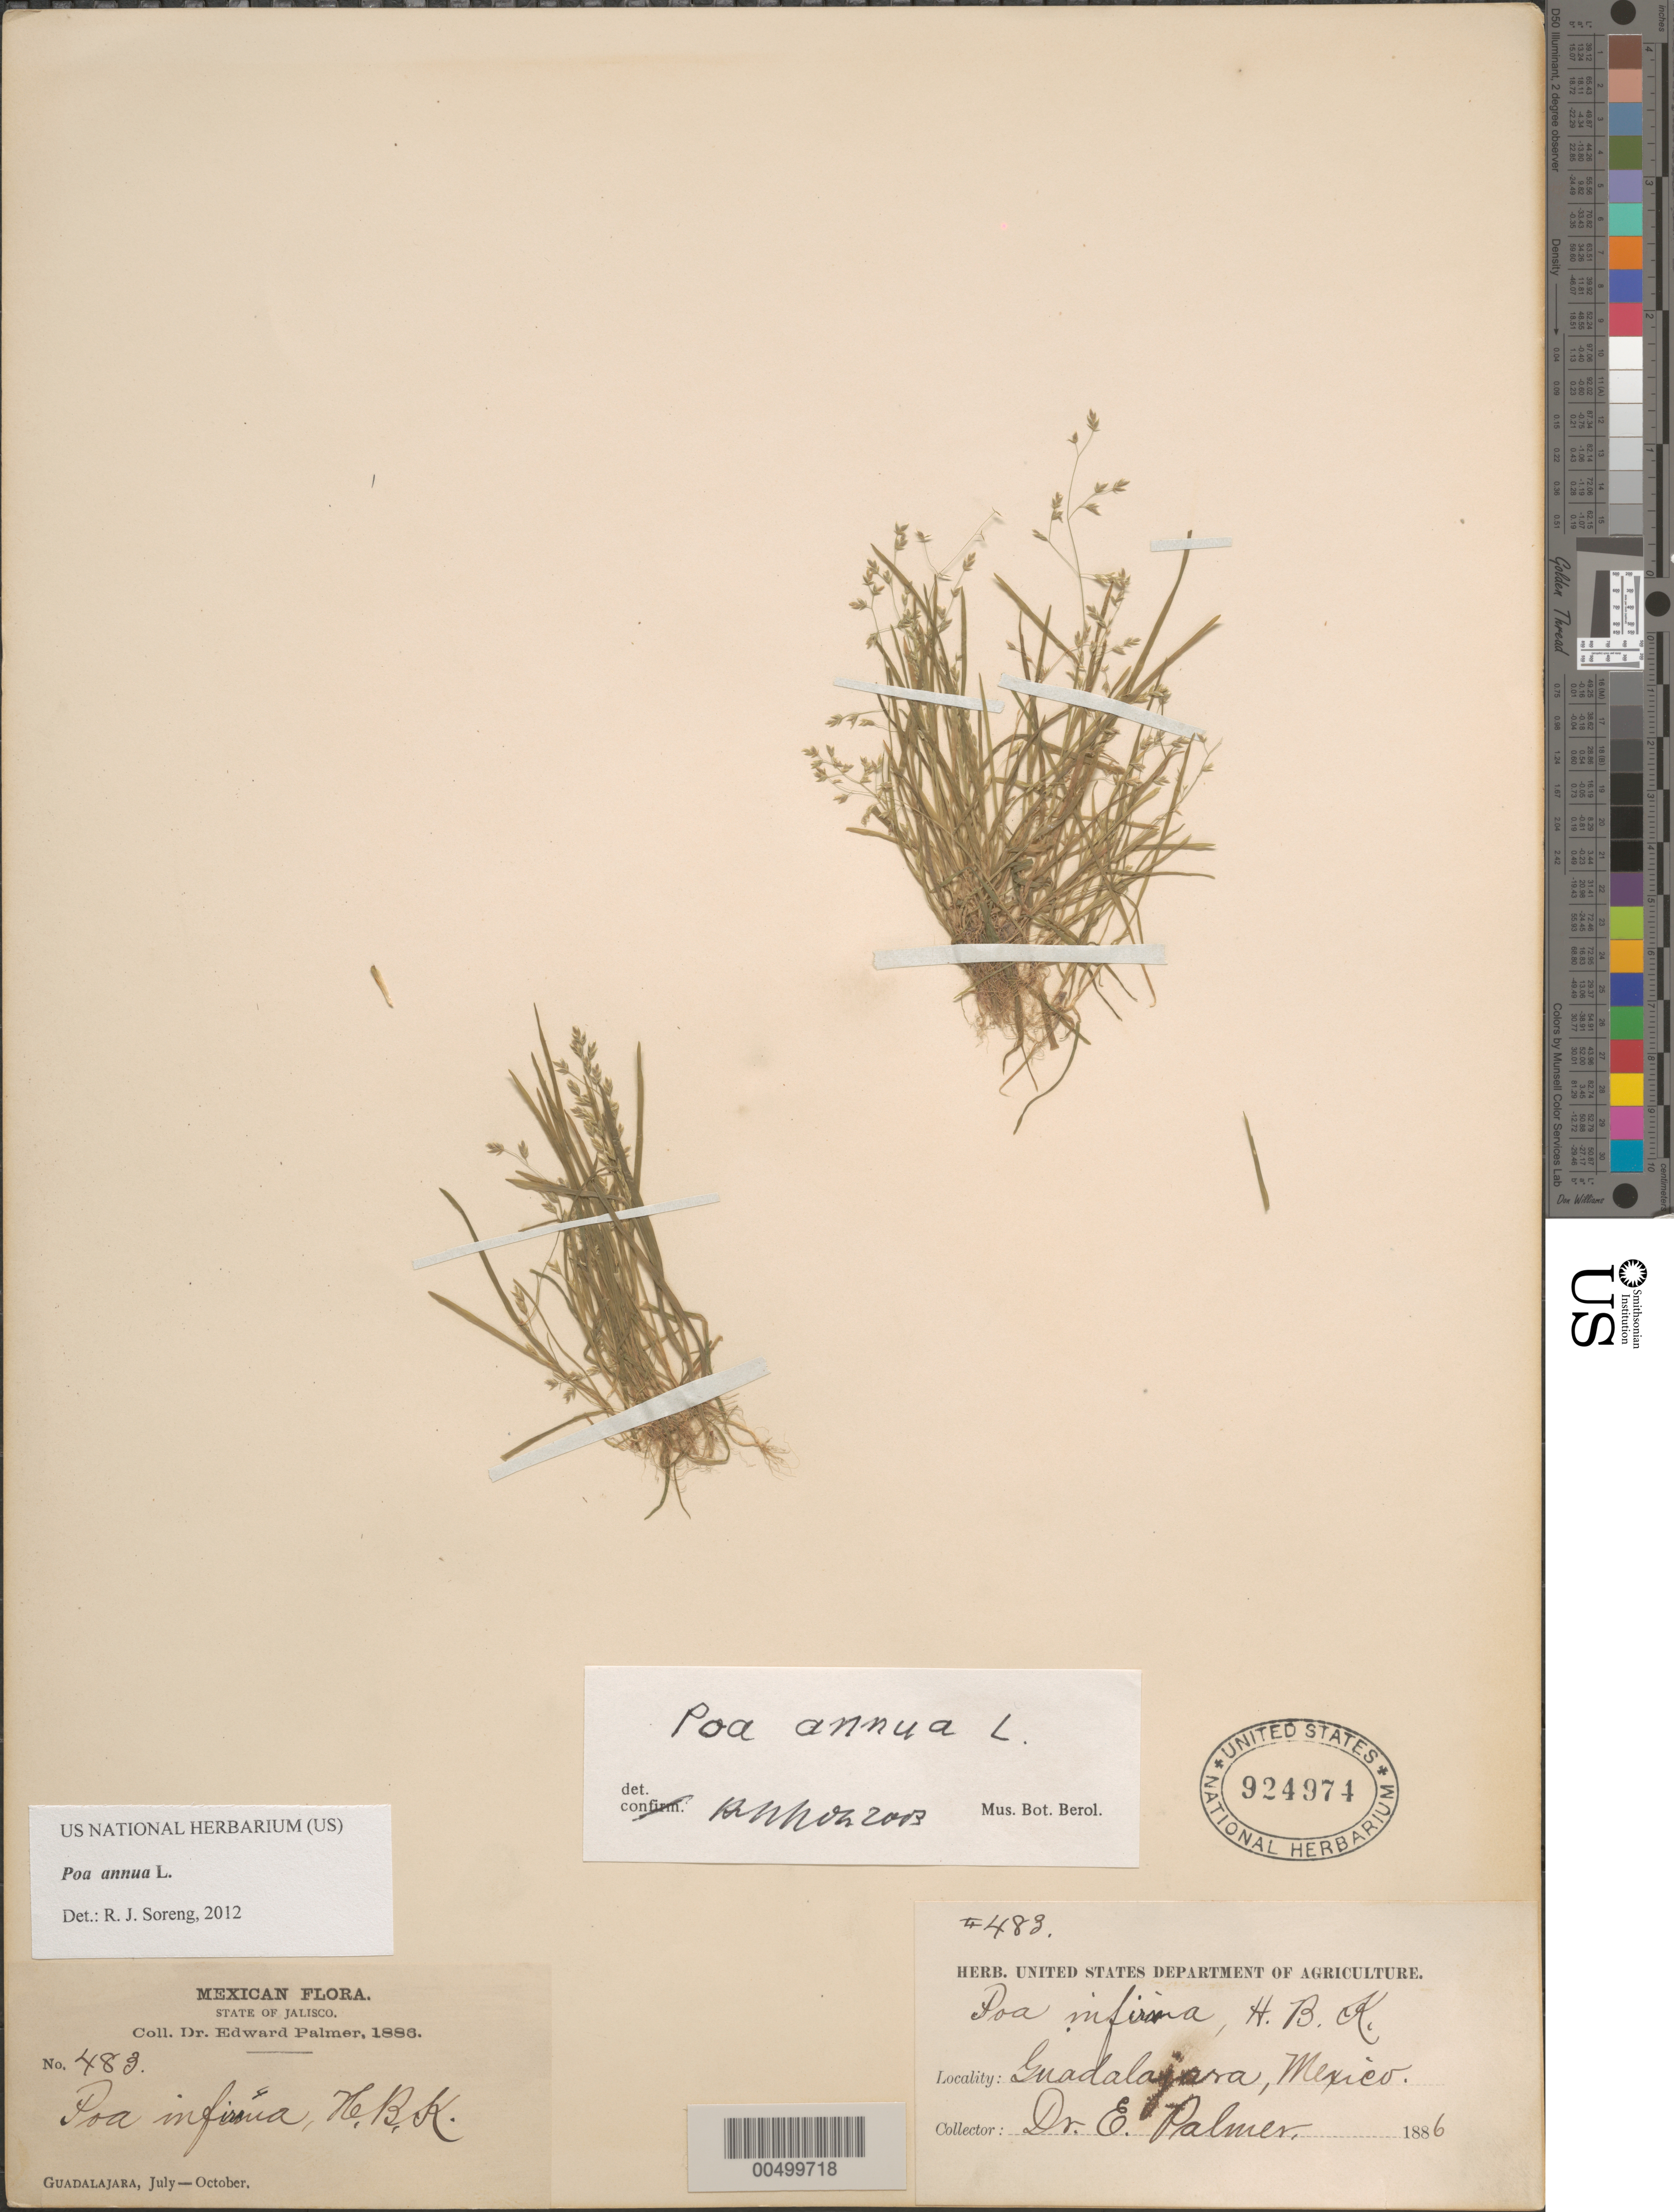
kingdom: Plantae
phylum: Tracheophyta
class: Liliopsida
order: Poales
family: Poaceae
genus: Poa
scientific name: Poa annua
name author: L.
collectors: E. Palmer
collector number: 483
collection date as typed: Jul 1886 to Oct 1886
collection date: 1886-07/1886-10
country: Mexico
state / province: Jalisco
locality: Guadalajara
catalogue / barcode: US 924974